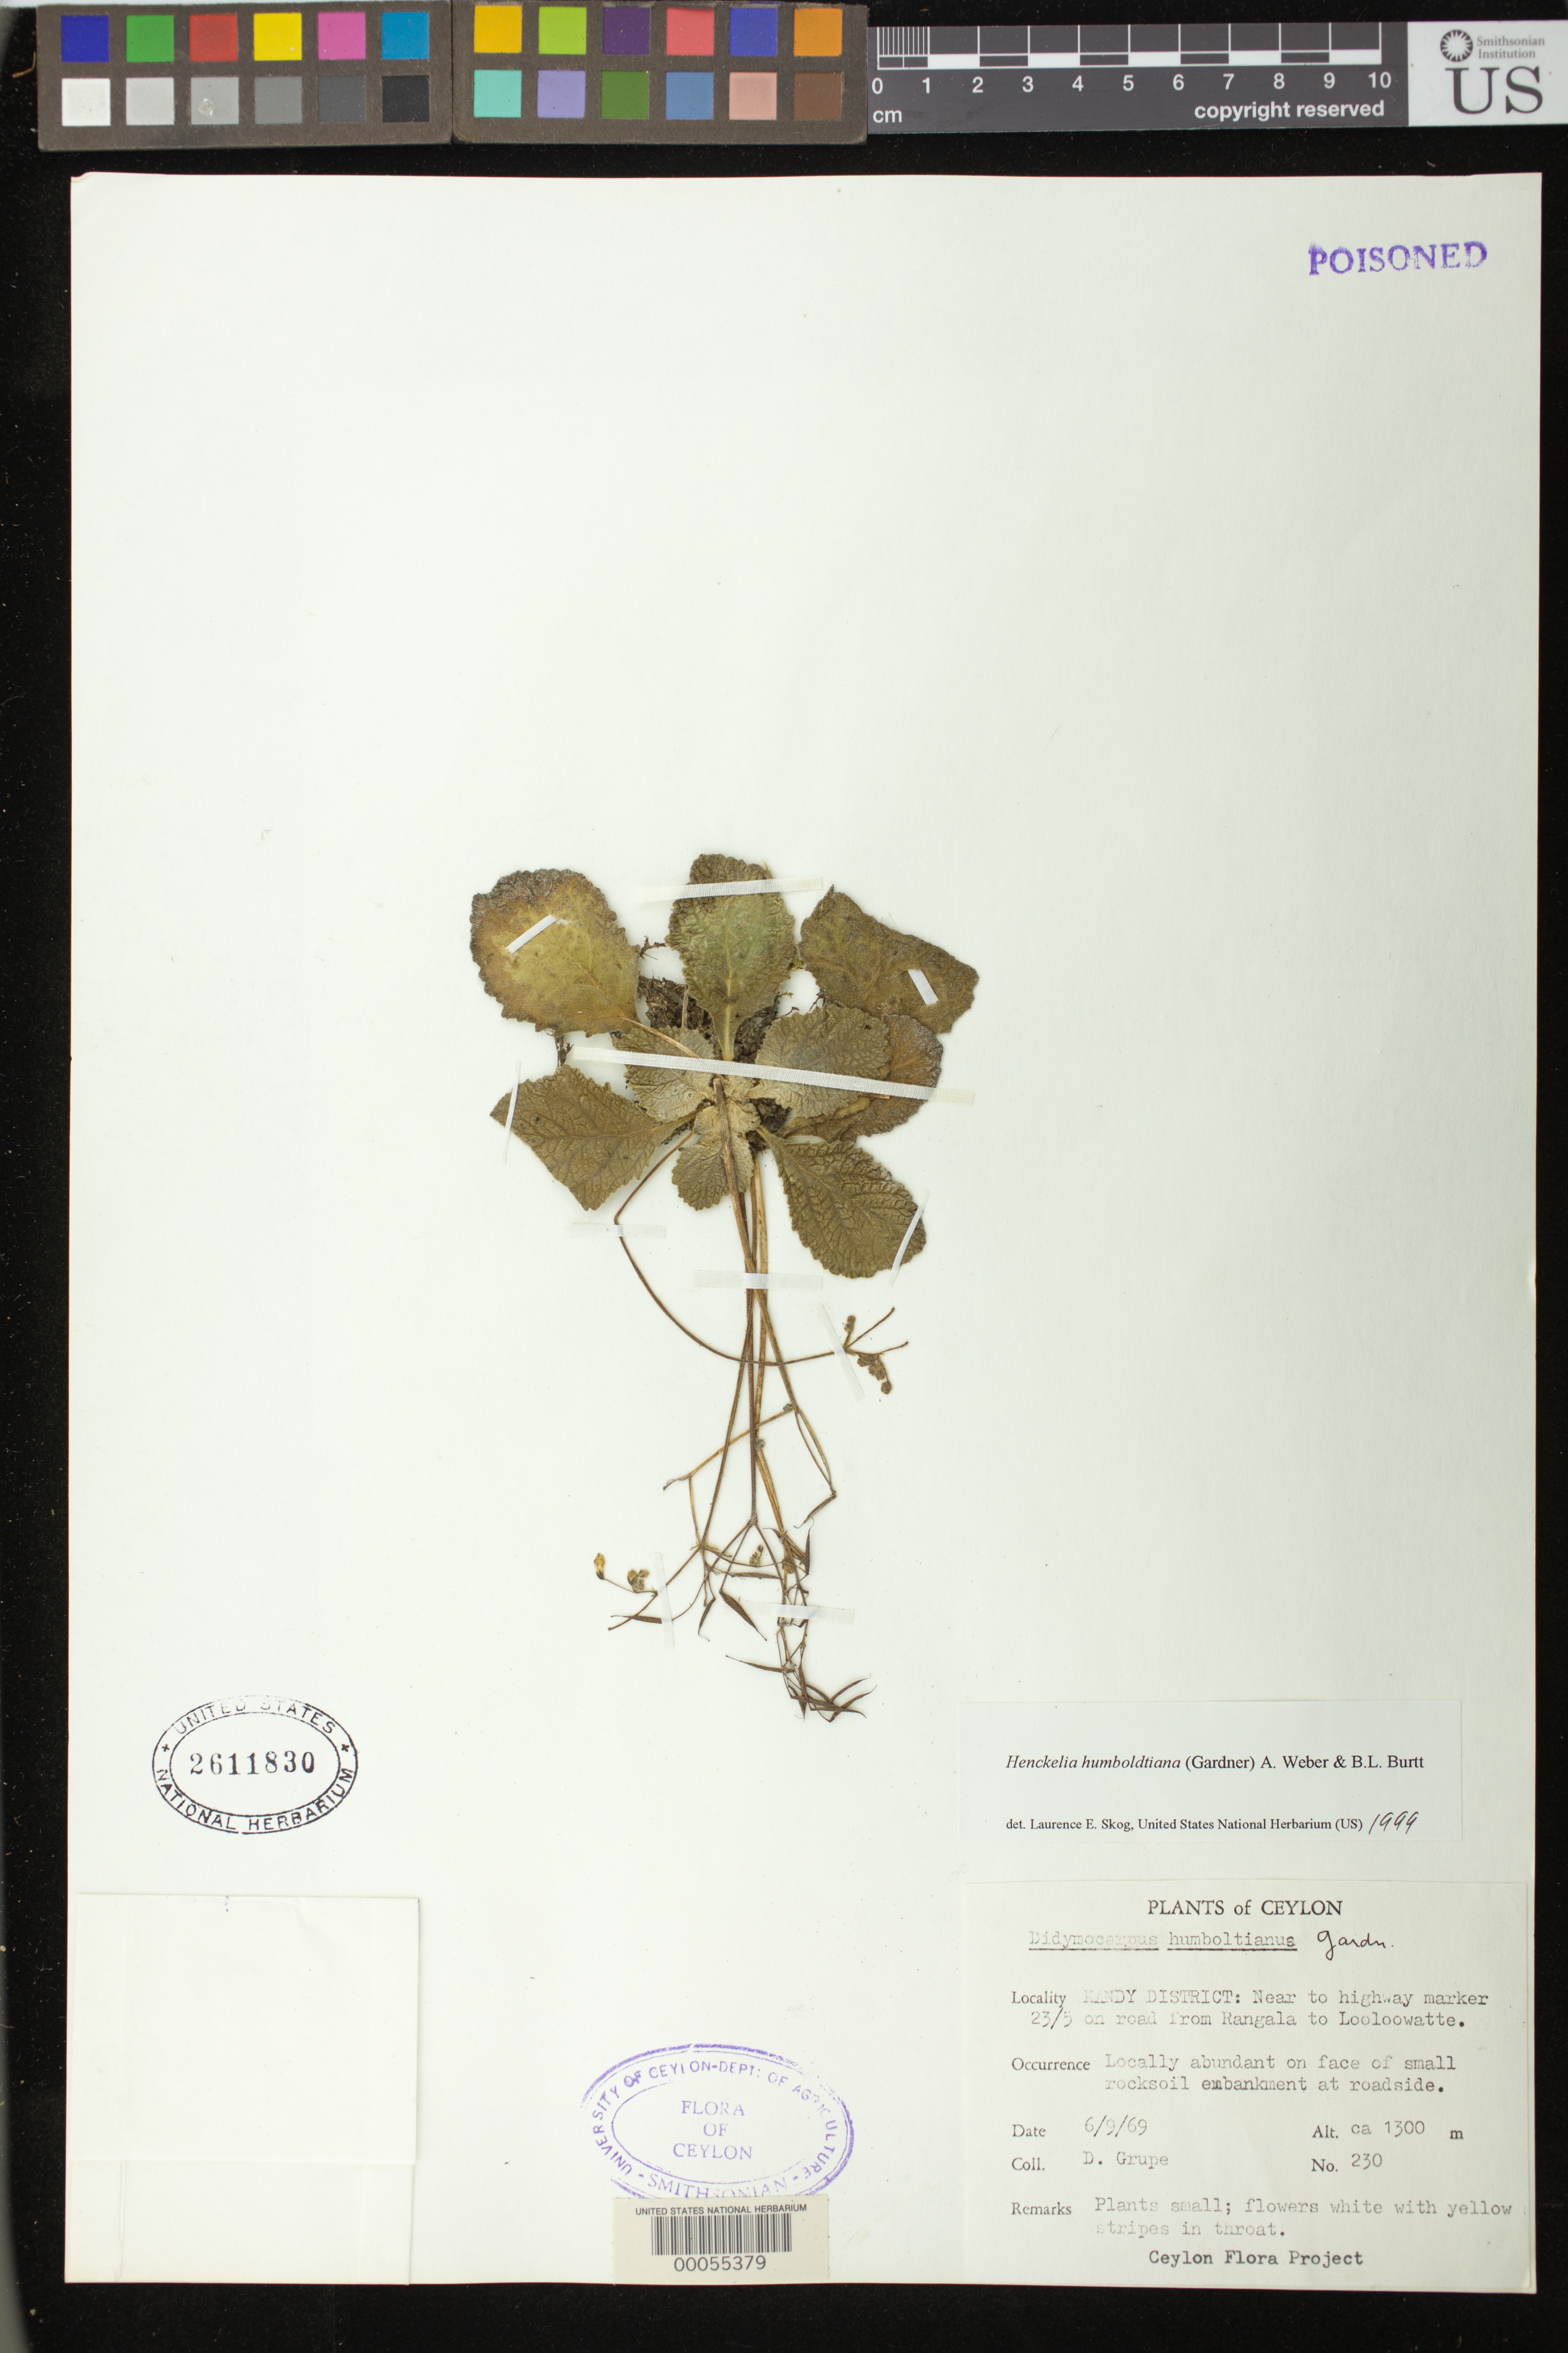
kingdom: Plantae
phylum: Tracheophyta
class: Magnoliopsida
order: Lamiales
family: Gesneriaceae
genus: Henckelia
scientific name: Henckelia humboldtiana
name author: (Gardner) A. Weber & B.L. Burtt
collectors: D. Grupe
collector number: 230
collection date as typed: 06 Sep 1969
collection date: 1969-09-06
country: Sri Lanka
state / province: Central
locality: Kandy dist., Near to highway marker 23/5 from ragala to looloowatte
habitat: Face of small rocksoil embankment at roadside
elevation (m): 1300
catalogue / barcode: US 2611830